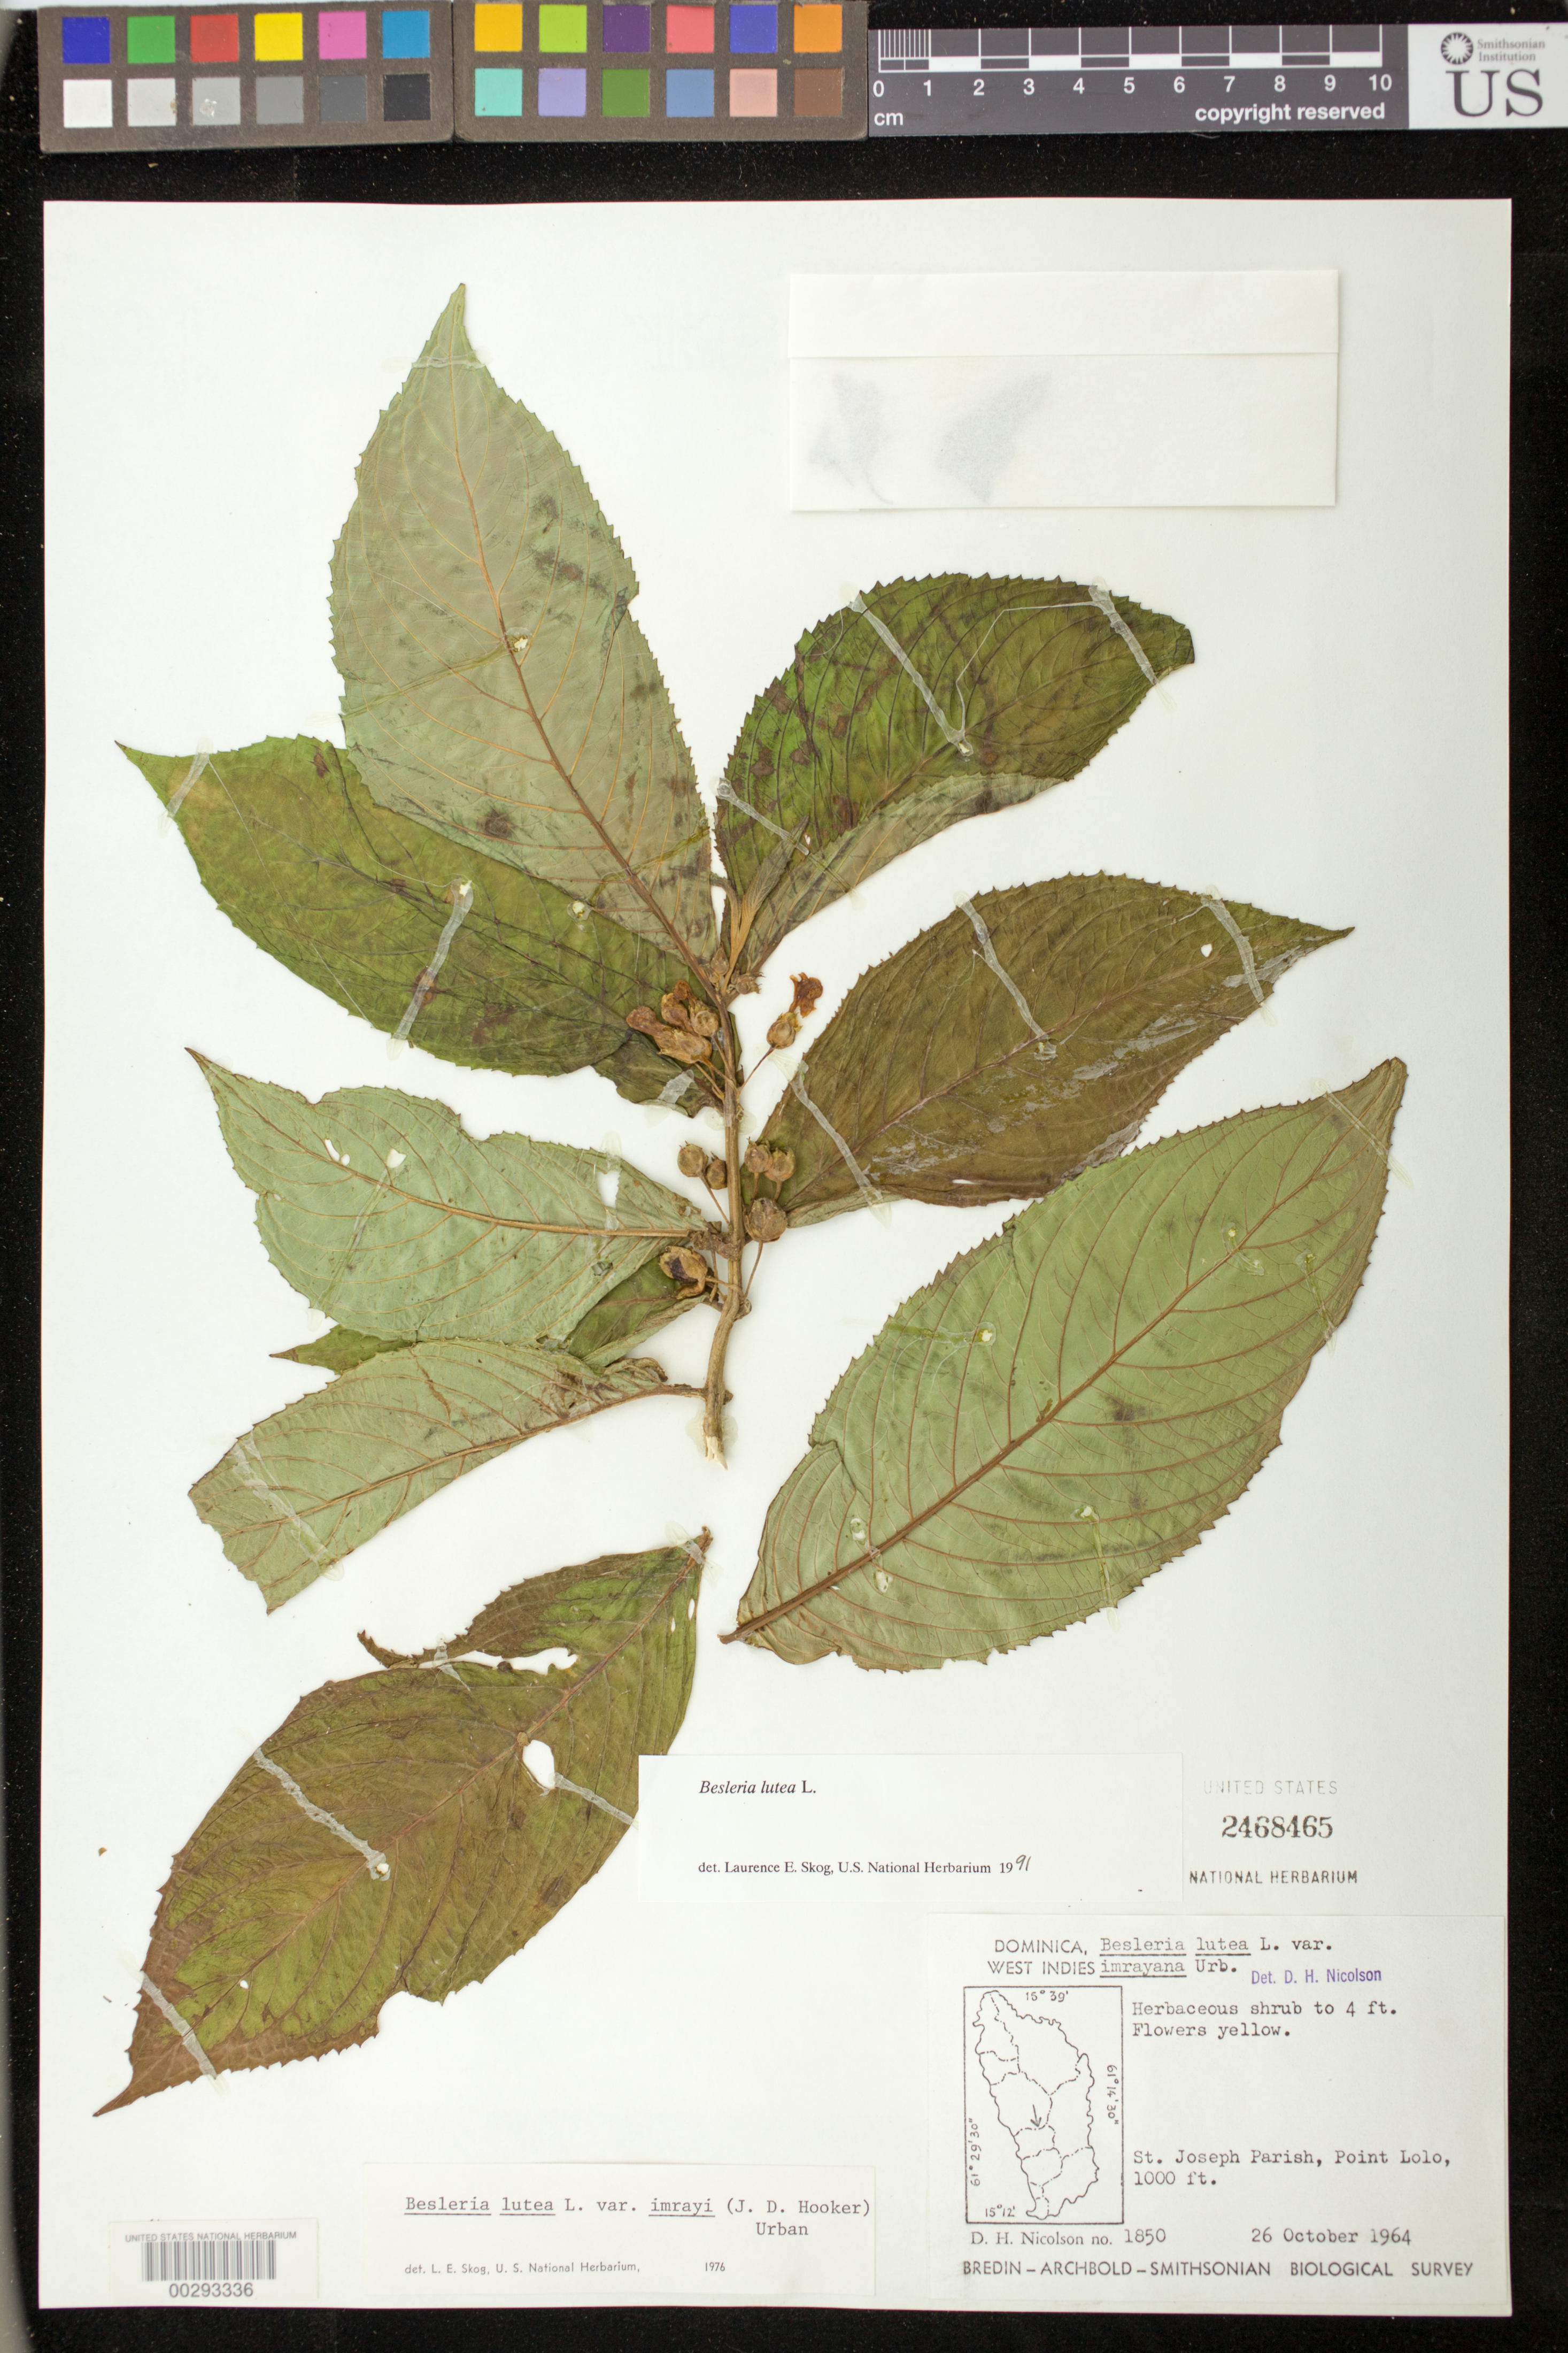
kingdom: Plantae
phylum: Tracheophyta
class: Magnoliopsida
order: Lamiales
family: Gesneriaceae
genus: Besleria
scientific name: Besleria lutea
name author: L.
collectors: D. H. Nicolson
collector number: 1850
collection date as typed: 26 Oct 1964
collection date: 1964-10-26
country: Dominica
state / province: St. Joseph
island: Dominica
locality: Point Lolo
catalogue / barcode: US 2468465